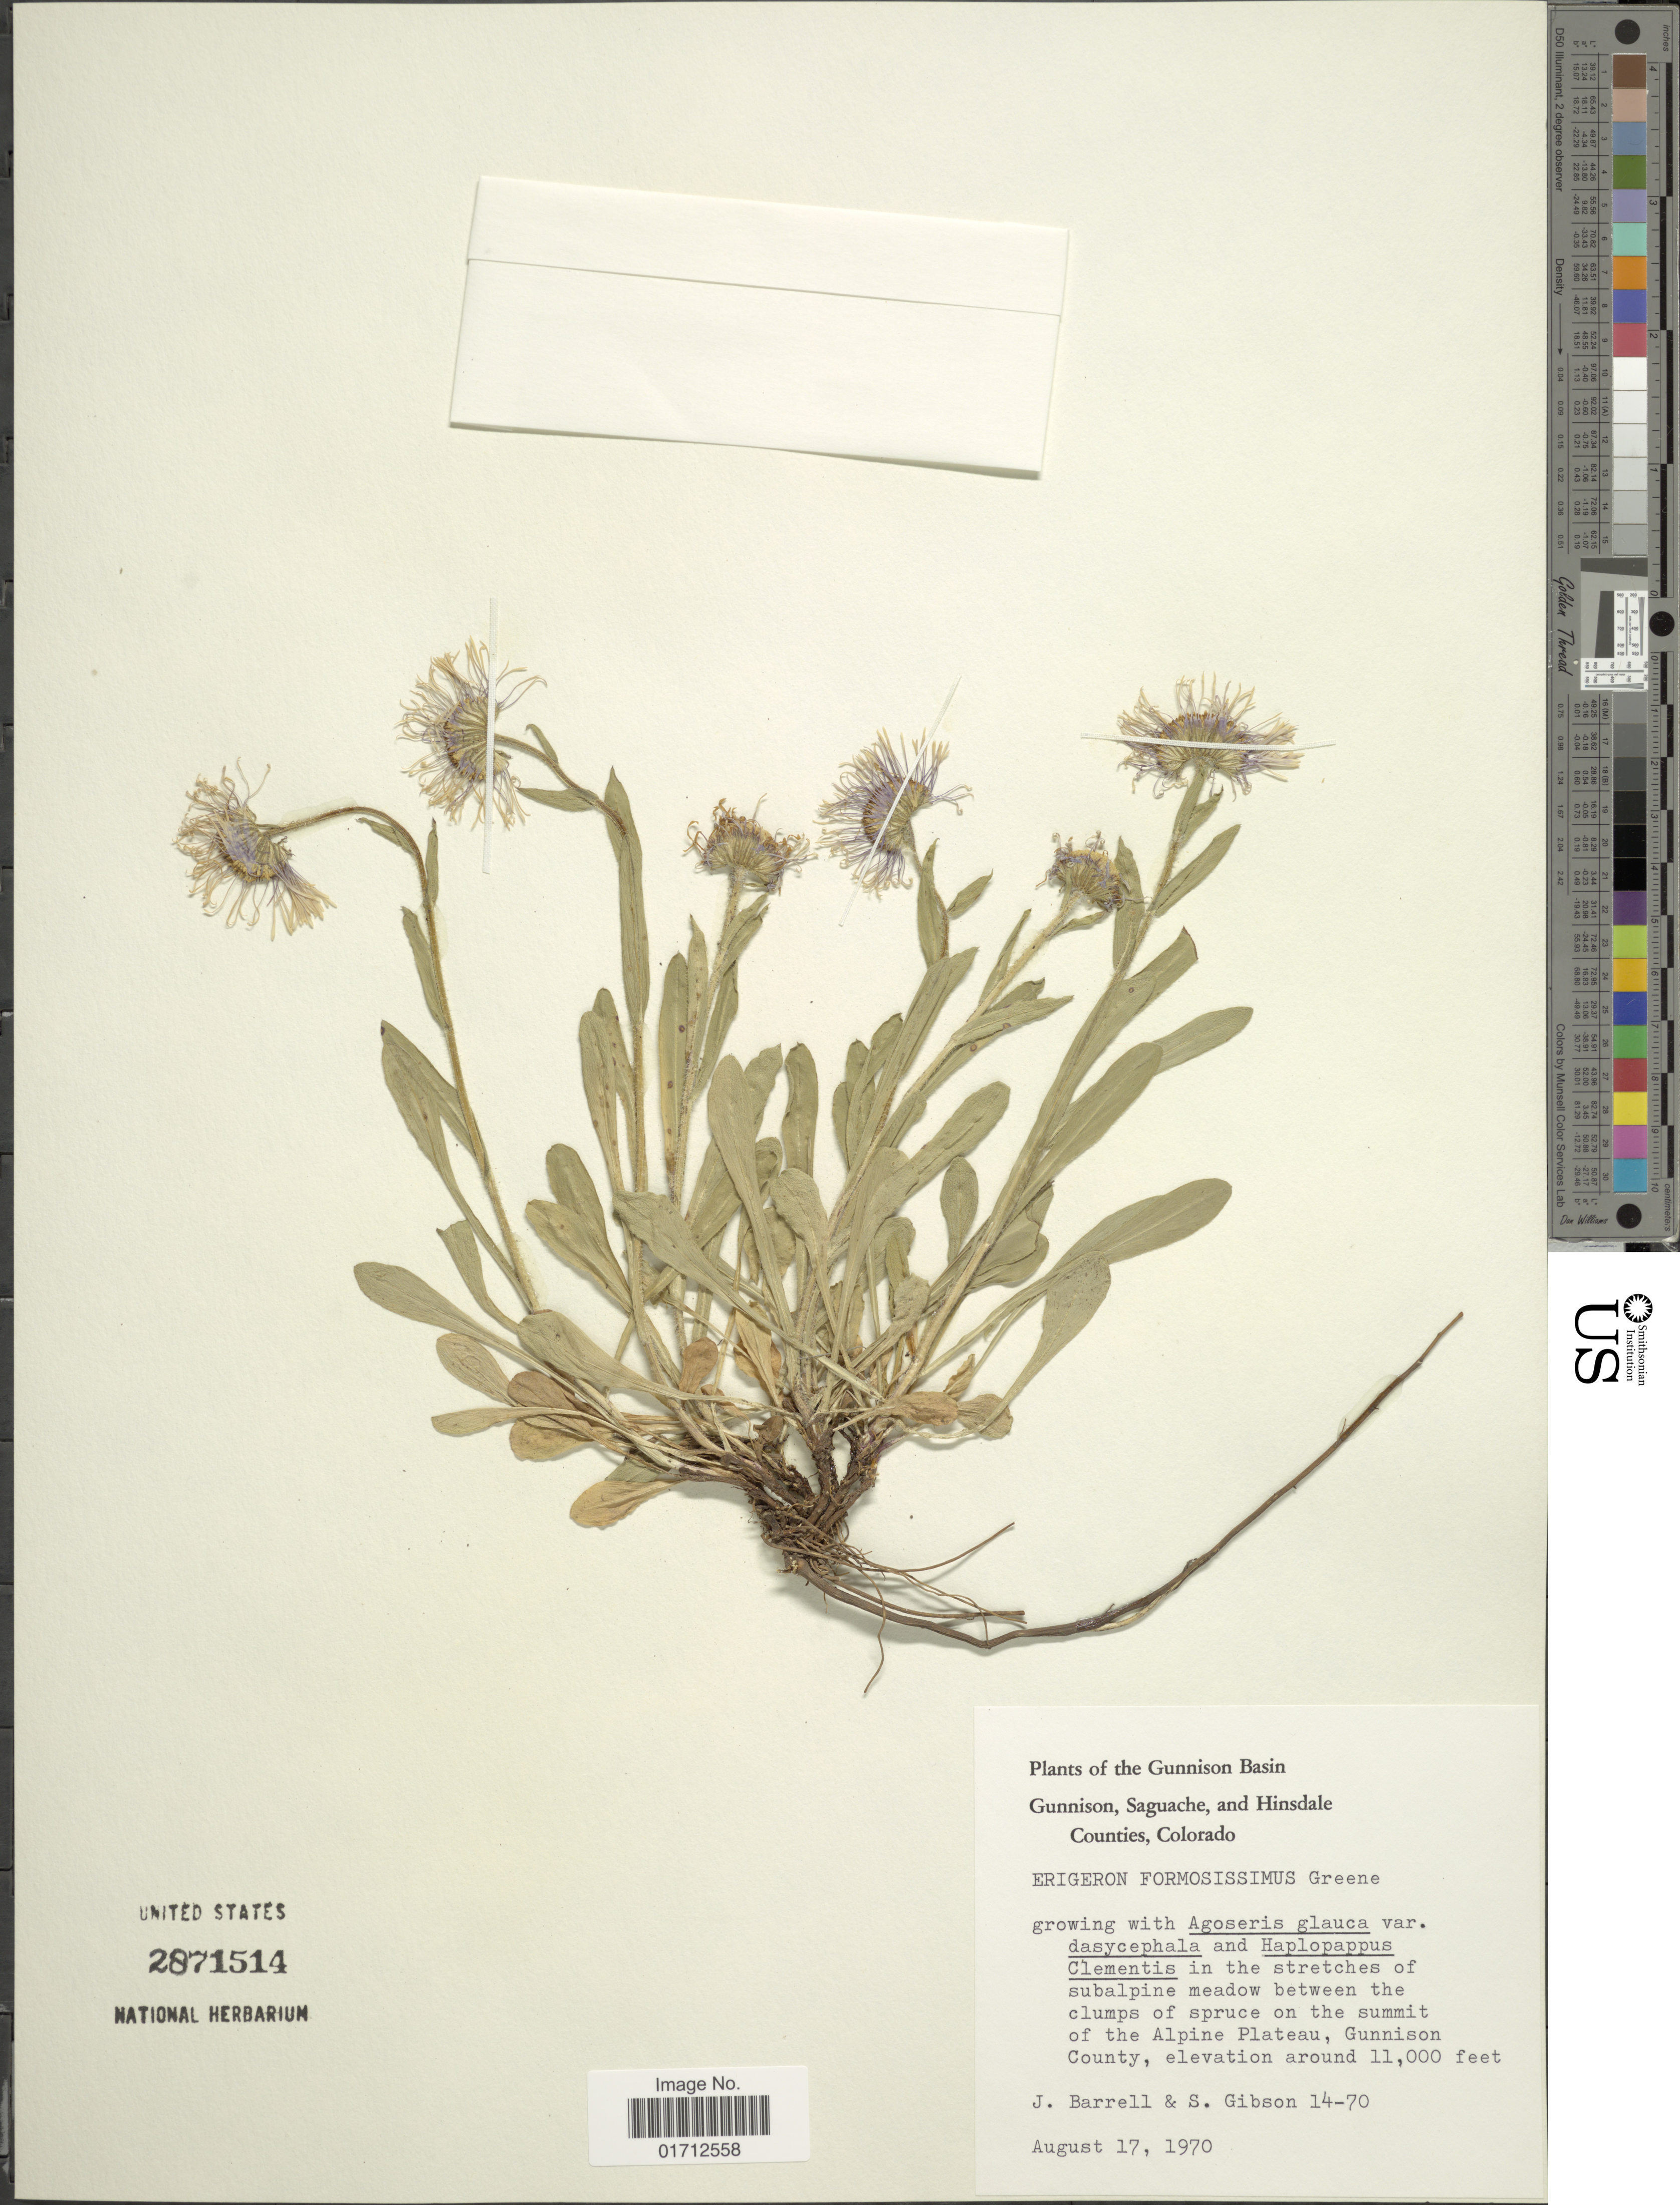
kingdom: Plantae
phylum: Tracheophyta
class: Magnoliopsida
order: Asterales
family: Asteraceae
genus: Erigeron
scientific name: Erigeron formosissimus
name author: Greene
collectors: J. Barrell & S. Gibson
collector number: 14-70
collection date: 1970-08-17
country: United States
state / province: Colorado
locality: The Gunnison Basin Gunnison, Saguache, and Hinsdale Counties, between the clumps of spruce on the summit of the Alpine Plateau, Gunnison County.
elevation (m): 3353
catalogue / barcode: US 2871514